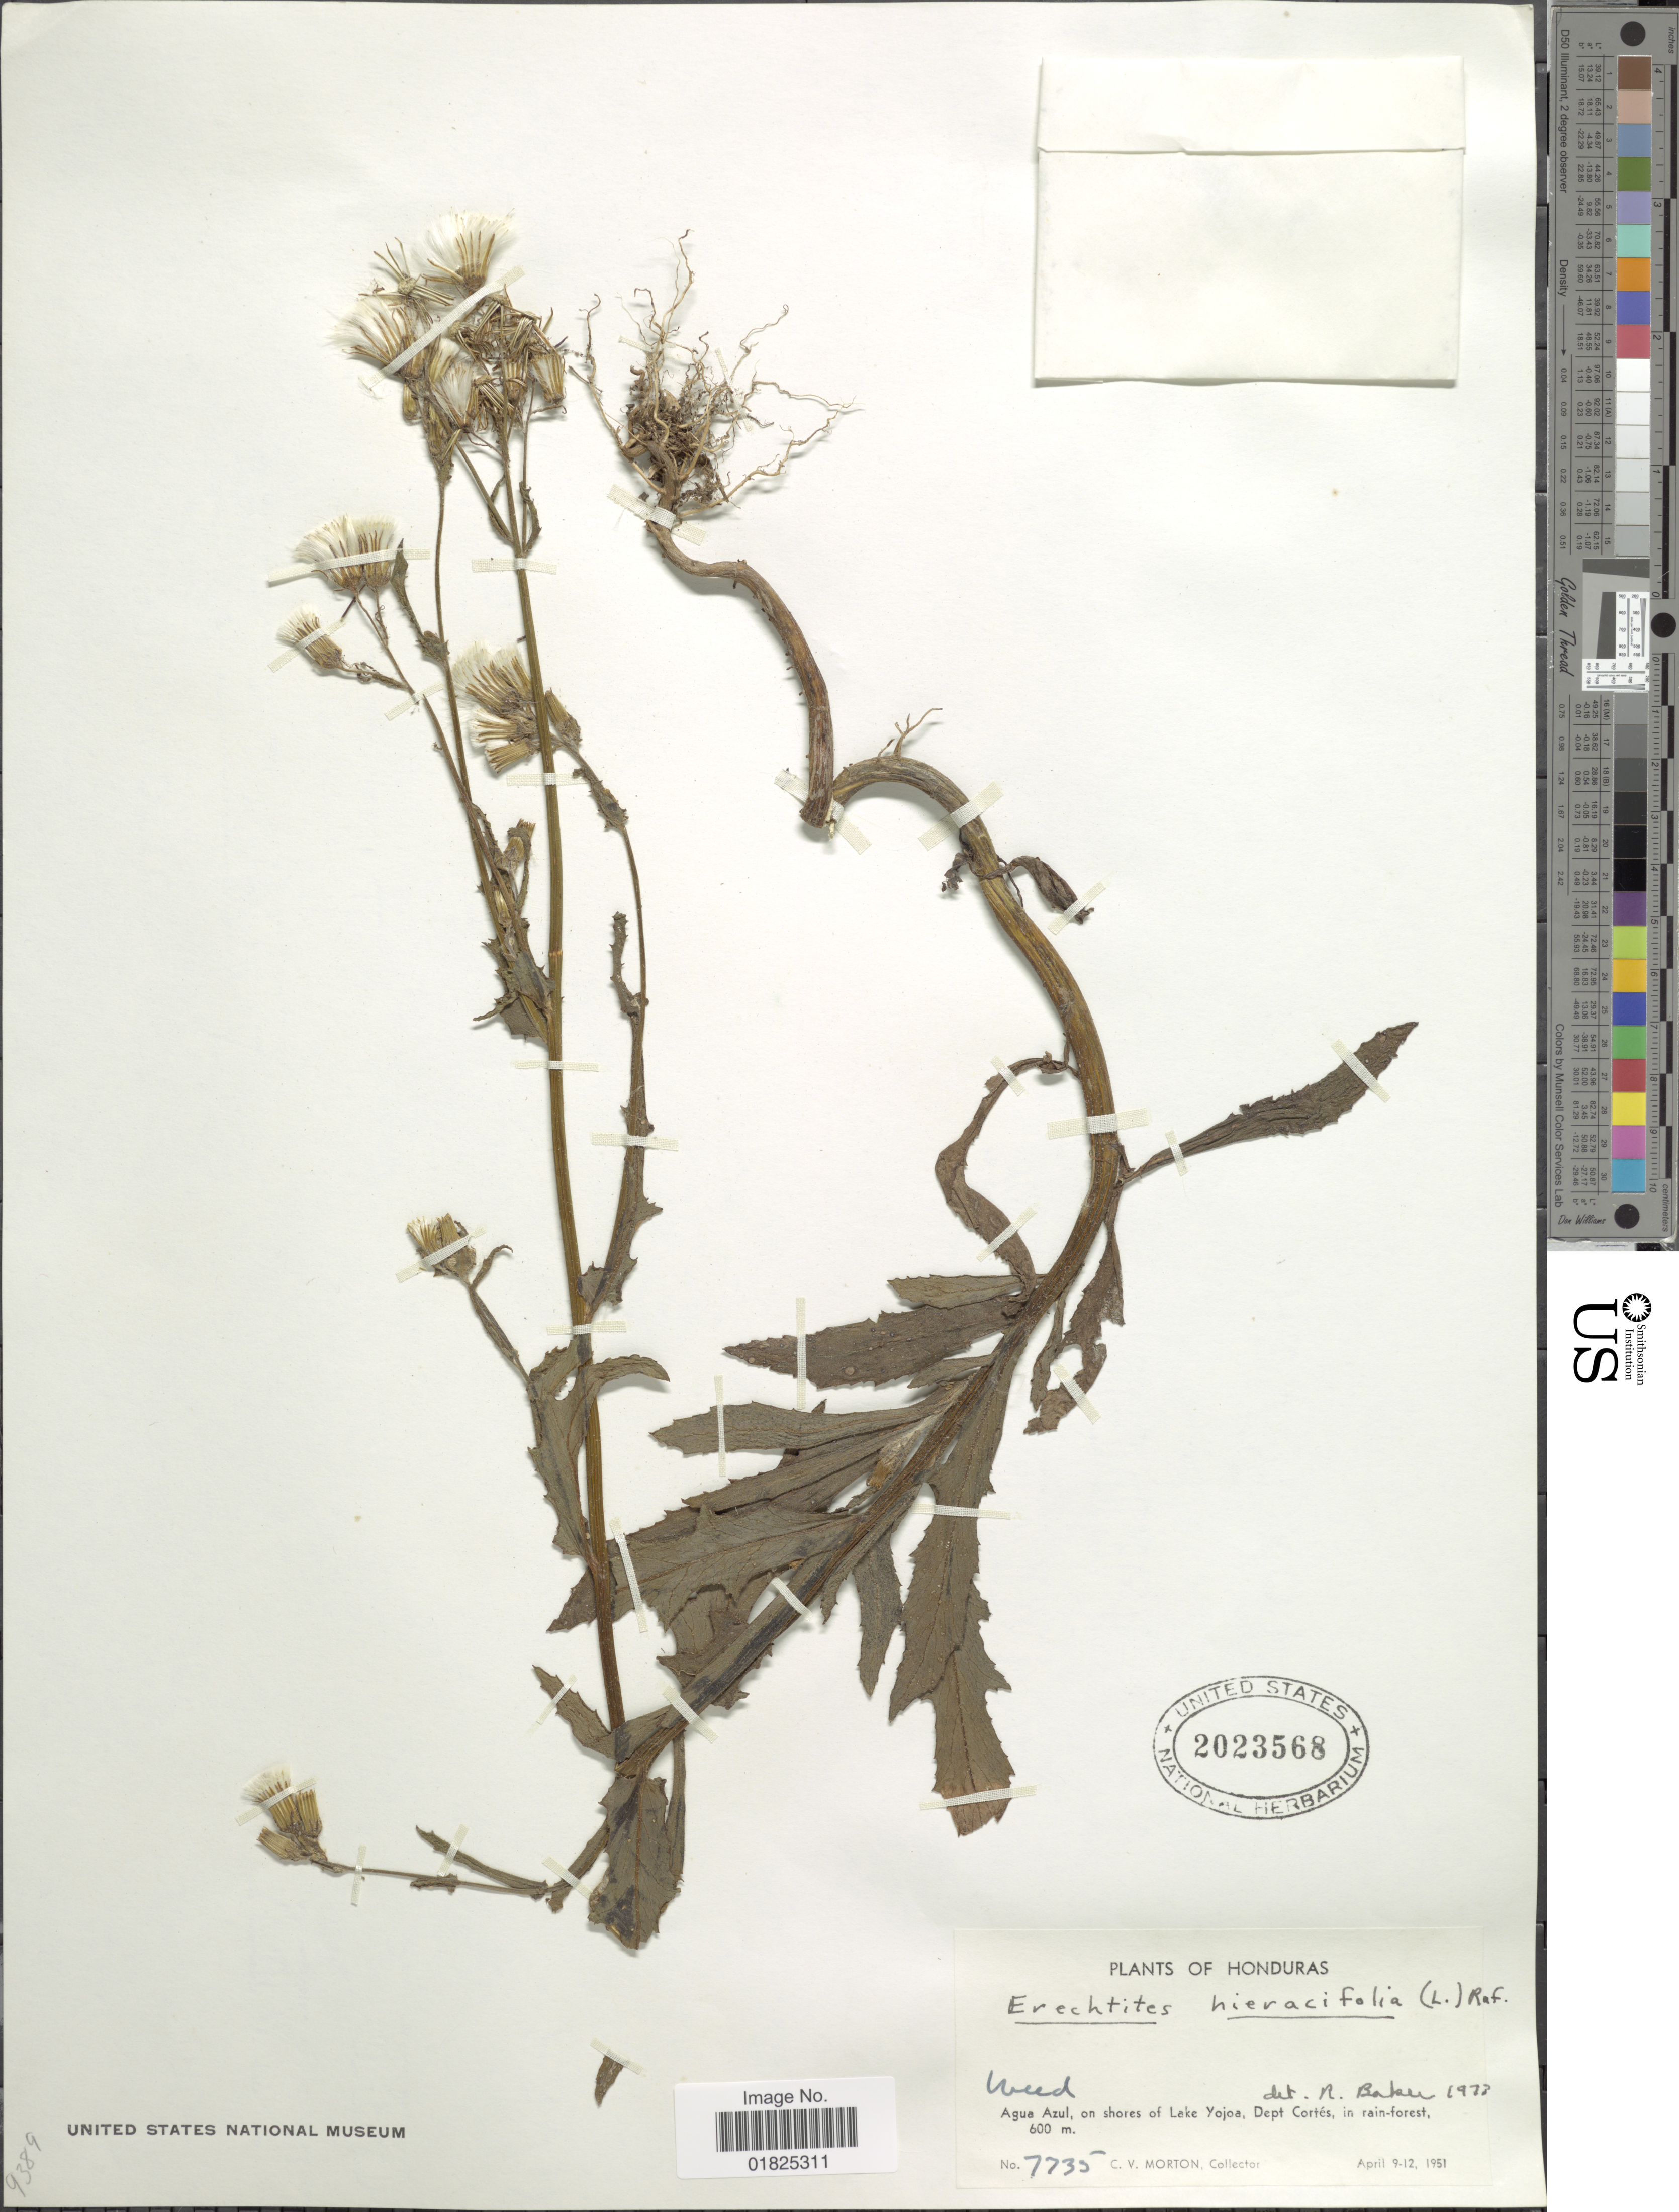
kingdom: Plantae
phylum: Tracheophyta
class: Magnoliopsida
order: Asterales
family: Asteraceae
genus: Erechtites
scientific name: Erechtites hieraciifolius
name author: (L.) Raf. ex DC.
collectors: C. V. Morton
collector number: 7735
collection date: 1951-04-09/1951-04-12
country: Honduras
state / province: Cortés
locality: Agua Azul, on shors of Lake Yojoa, Dept. Cortes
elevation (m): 600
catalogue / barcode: US 2023568